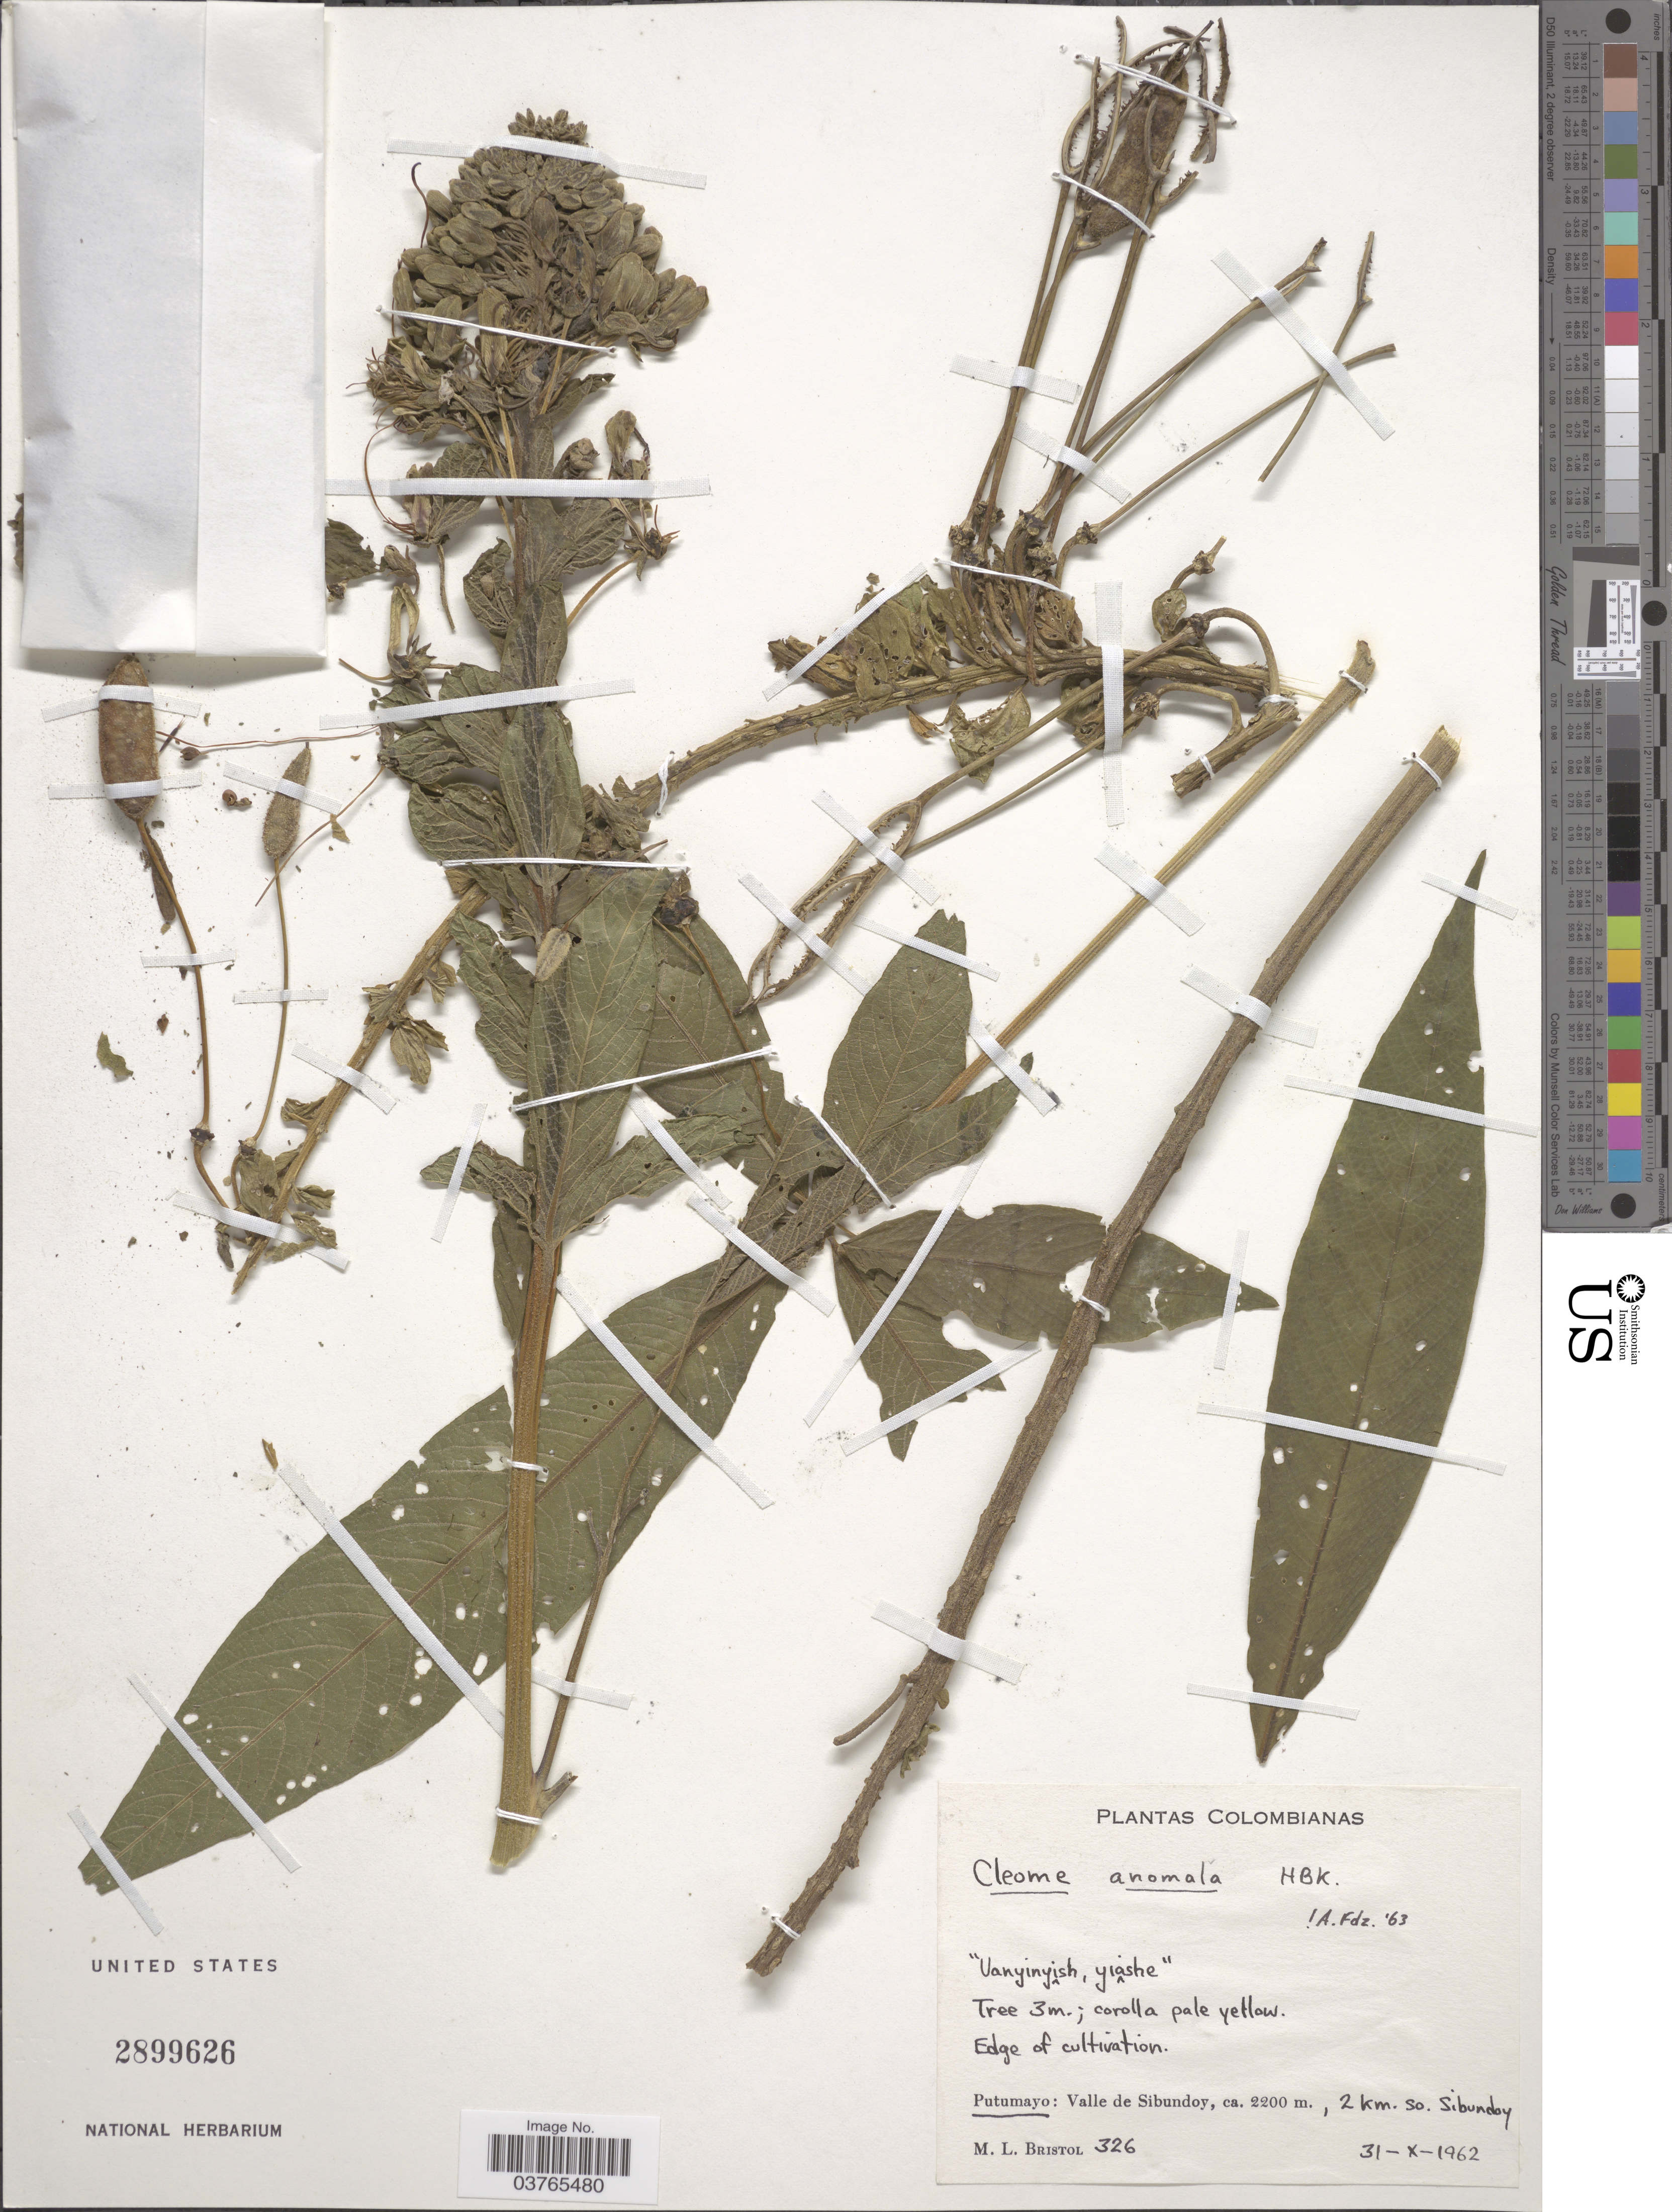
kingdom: Plantae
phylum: Tracheophyta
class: Magnoliopsida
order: Brassicales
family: Cleomaceae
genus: Andinocleome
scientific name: Andinocleome anomala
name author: (Kunth) Iltis ex E.M. McGinty & Roalson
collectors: M. L. Bristol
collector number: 326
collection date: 1962-10-31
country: Colombia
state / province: Putumayo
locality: Valle de Sibundoy, 2 km. so Sibundoy.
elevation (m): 2200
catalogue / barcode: US 2899626